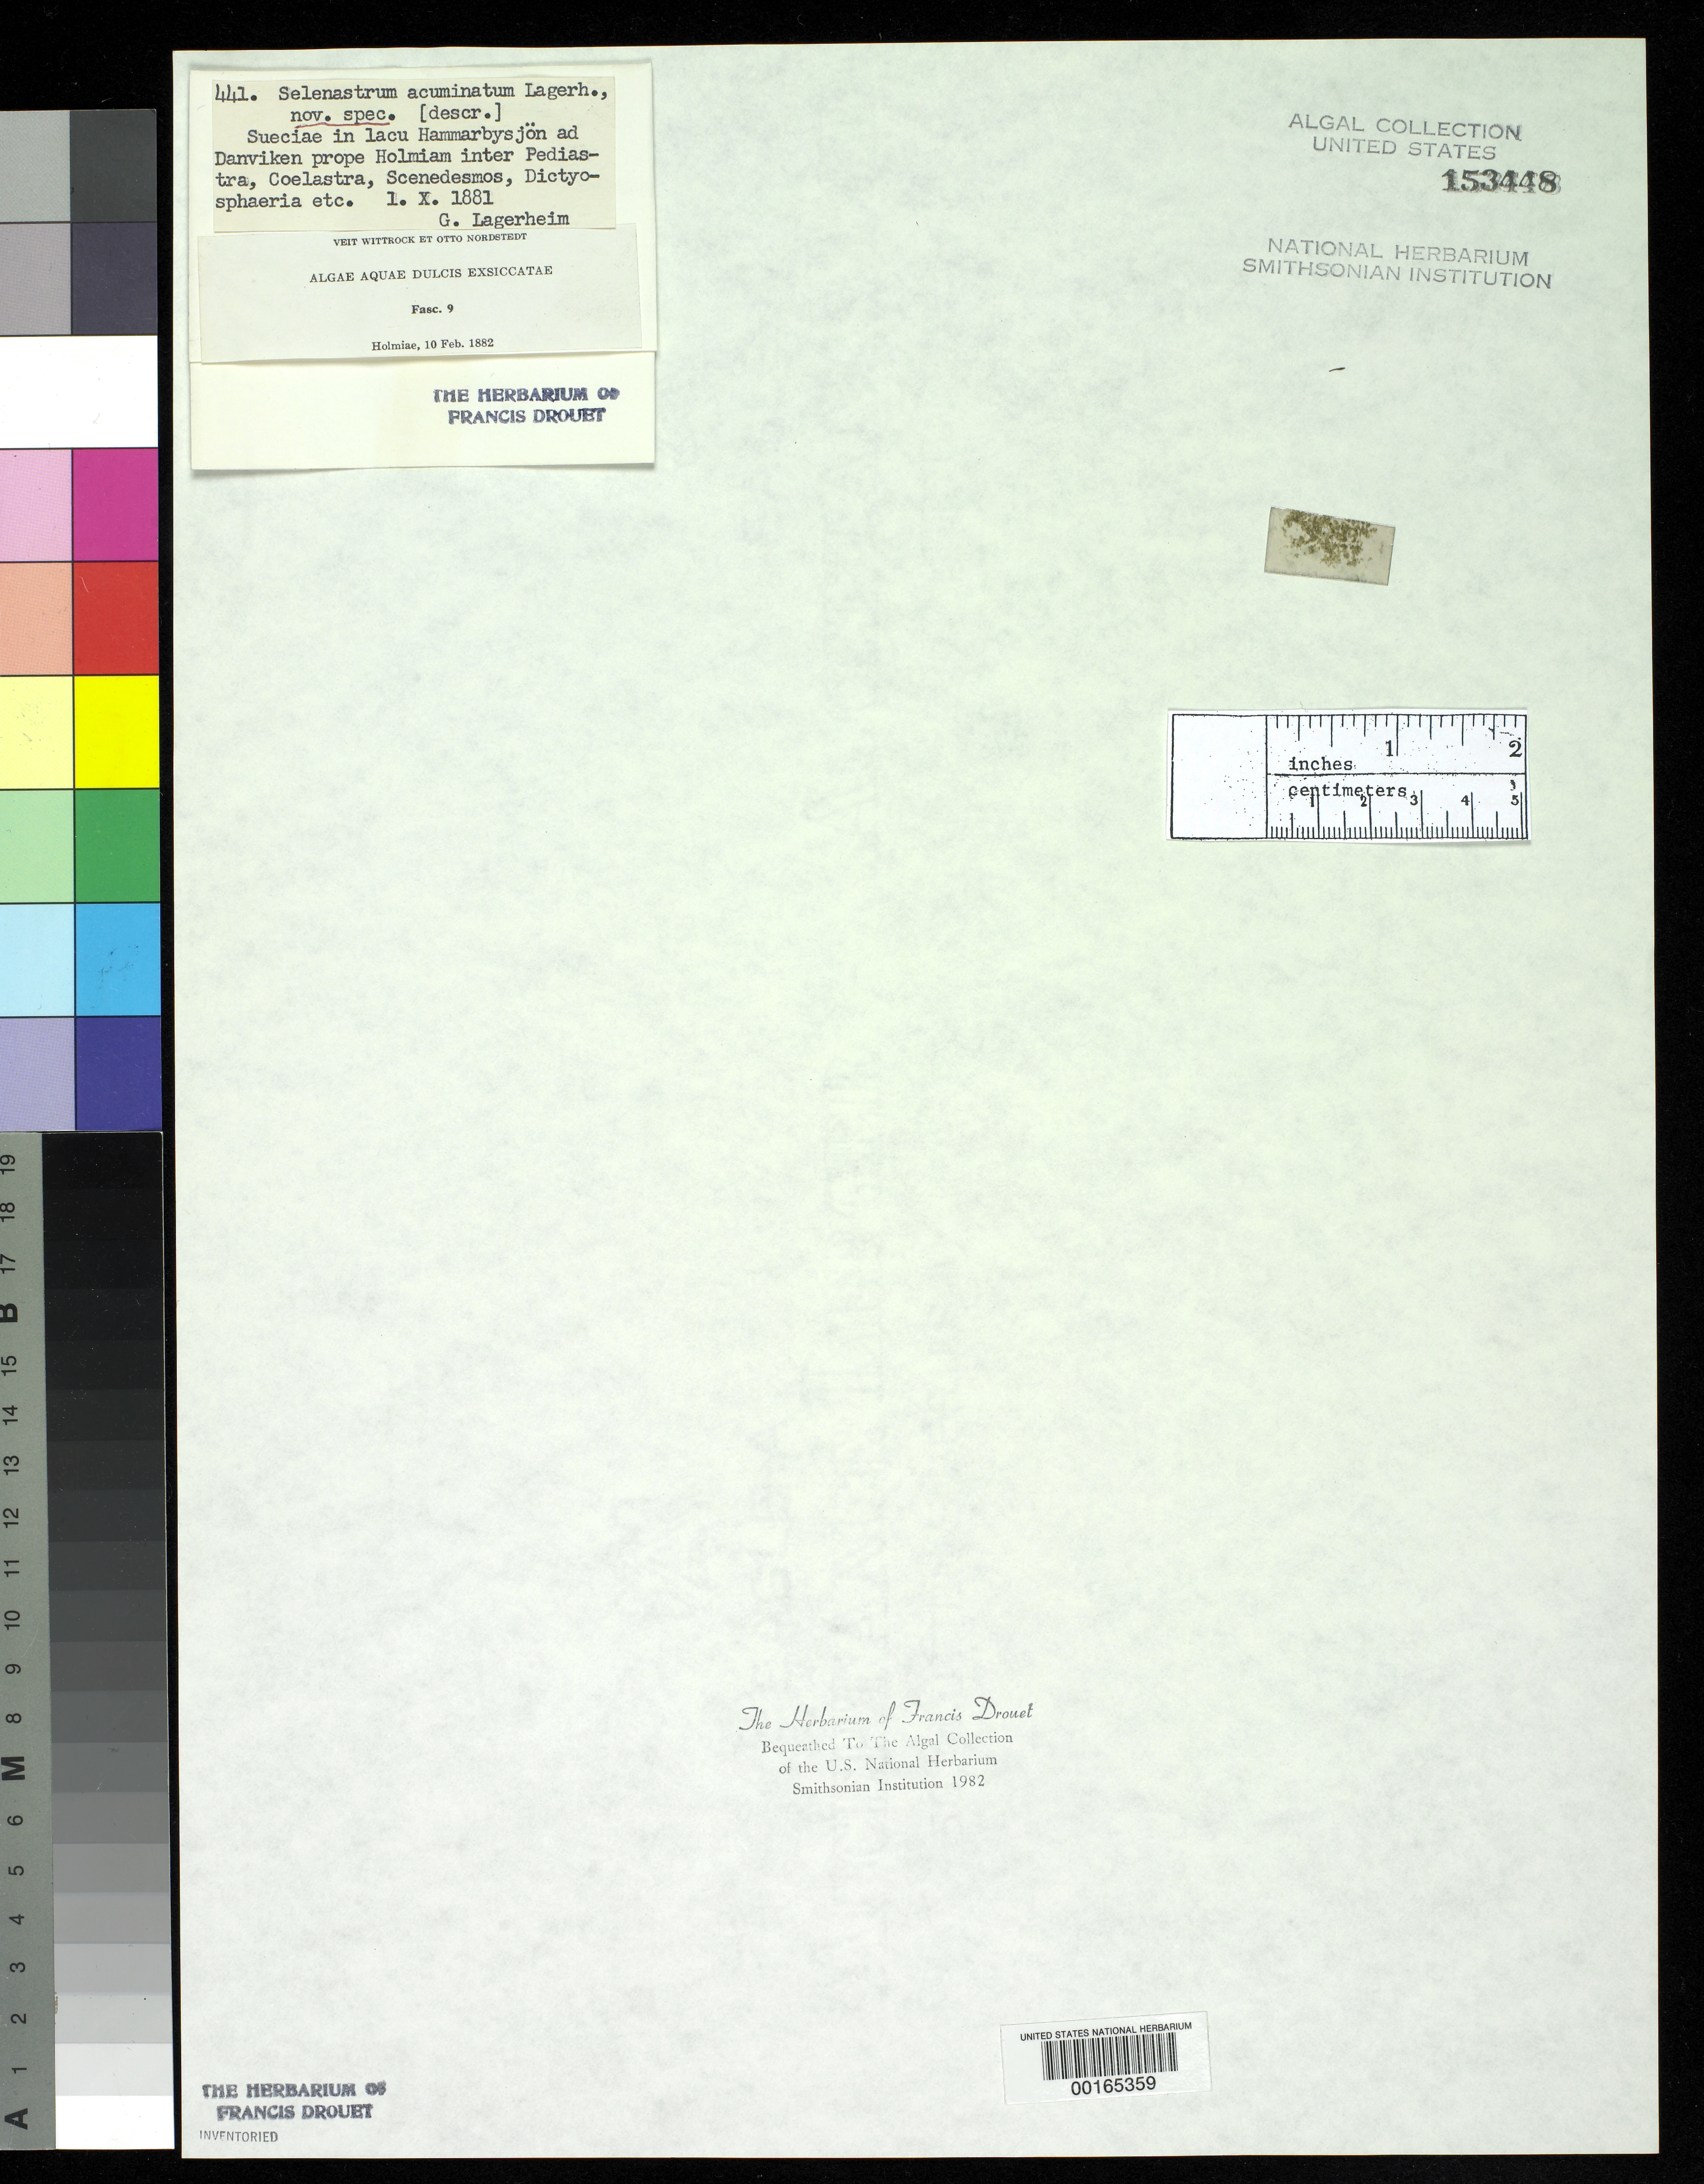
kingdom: Plantae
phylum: Chlorophyta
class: Chlorophyceae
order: Sphaeropleales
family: Selenastraceae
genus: Selenastrum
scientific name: Selenastrum acuminatum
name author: Lagerh. in Wittr. & Nordstedt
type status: Isotype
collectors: G. Lagerheim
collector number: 441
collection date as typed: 01 Oct 1881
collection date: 1881-10-01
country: Sweden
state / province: Stockholm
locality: Lake Hammarbysjon, Danviken near Stockholm (Holmia).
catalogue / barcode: US 153448